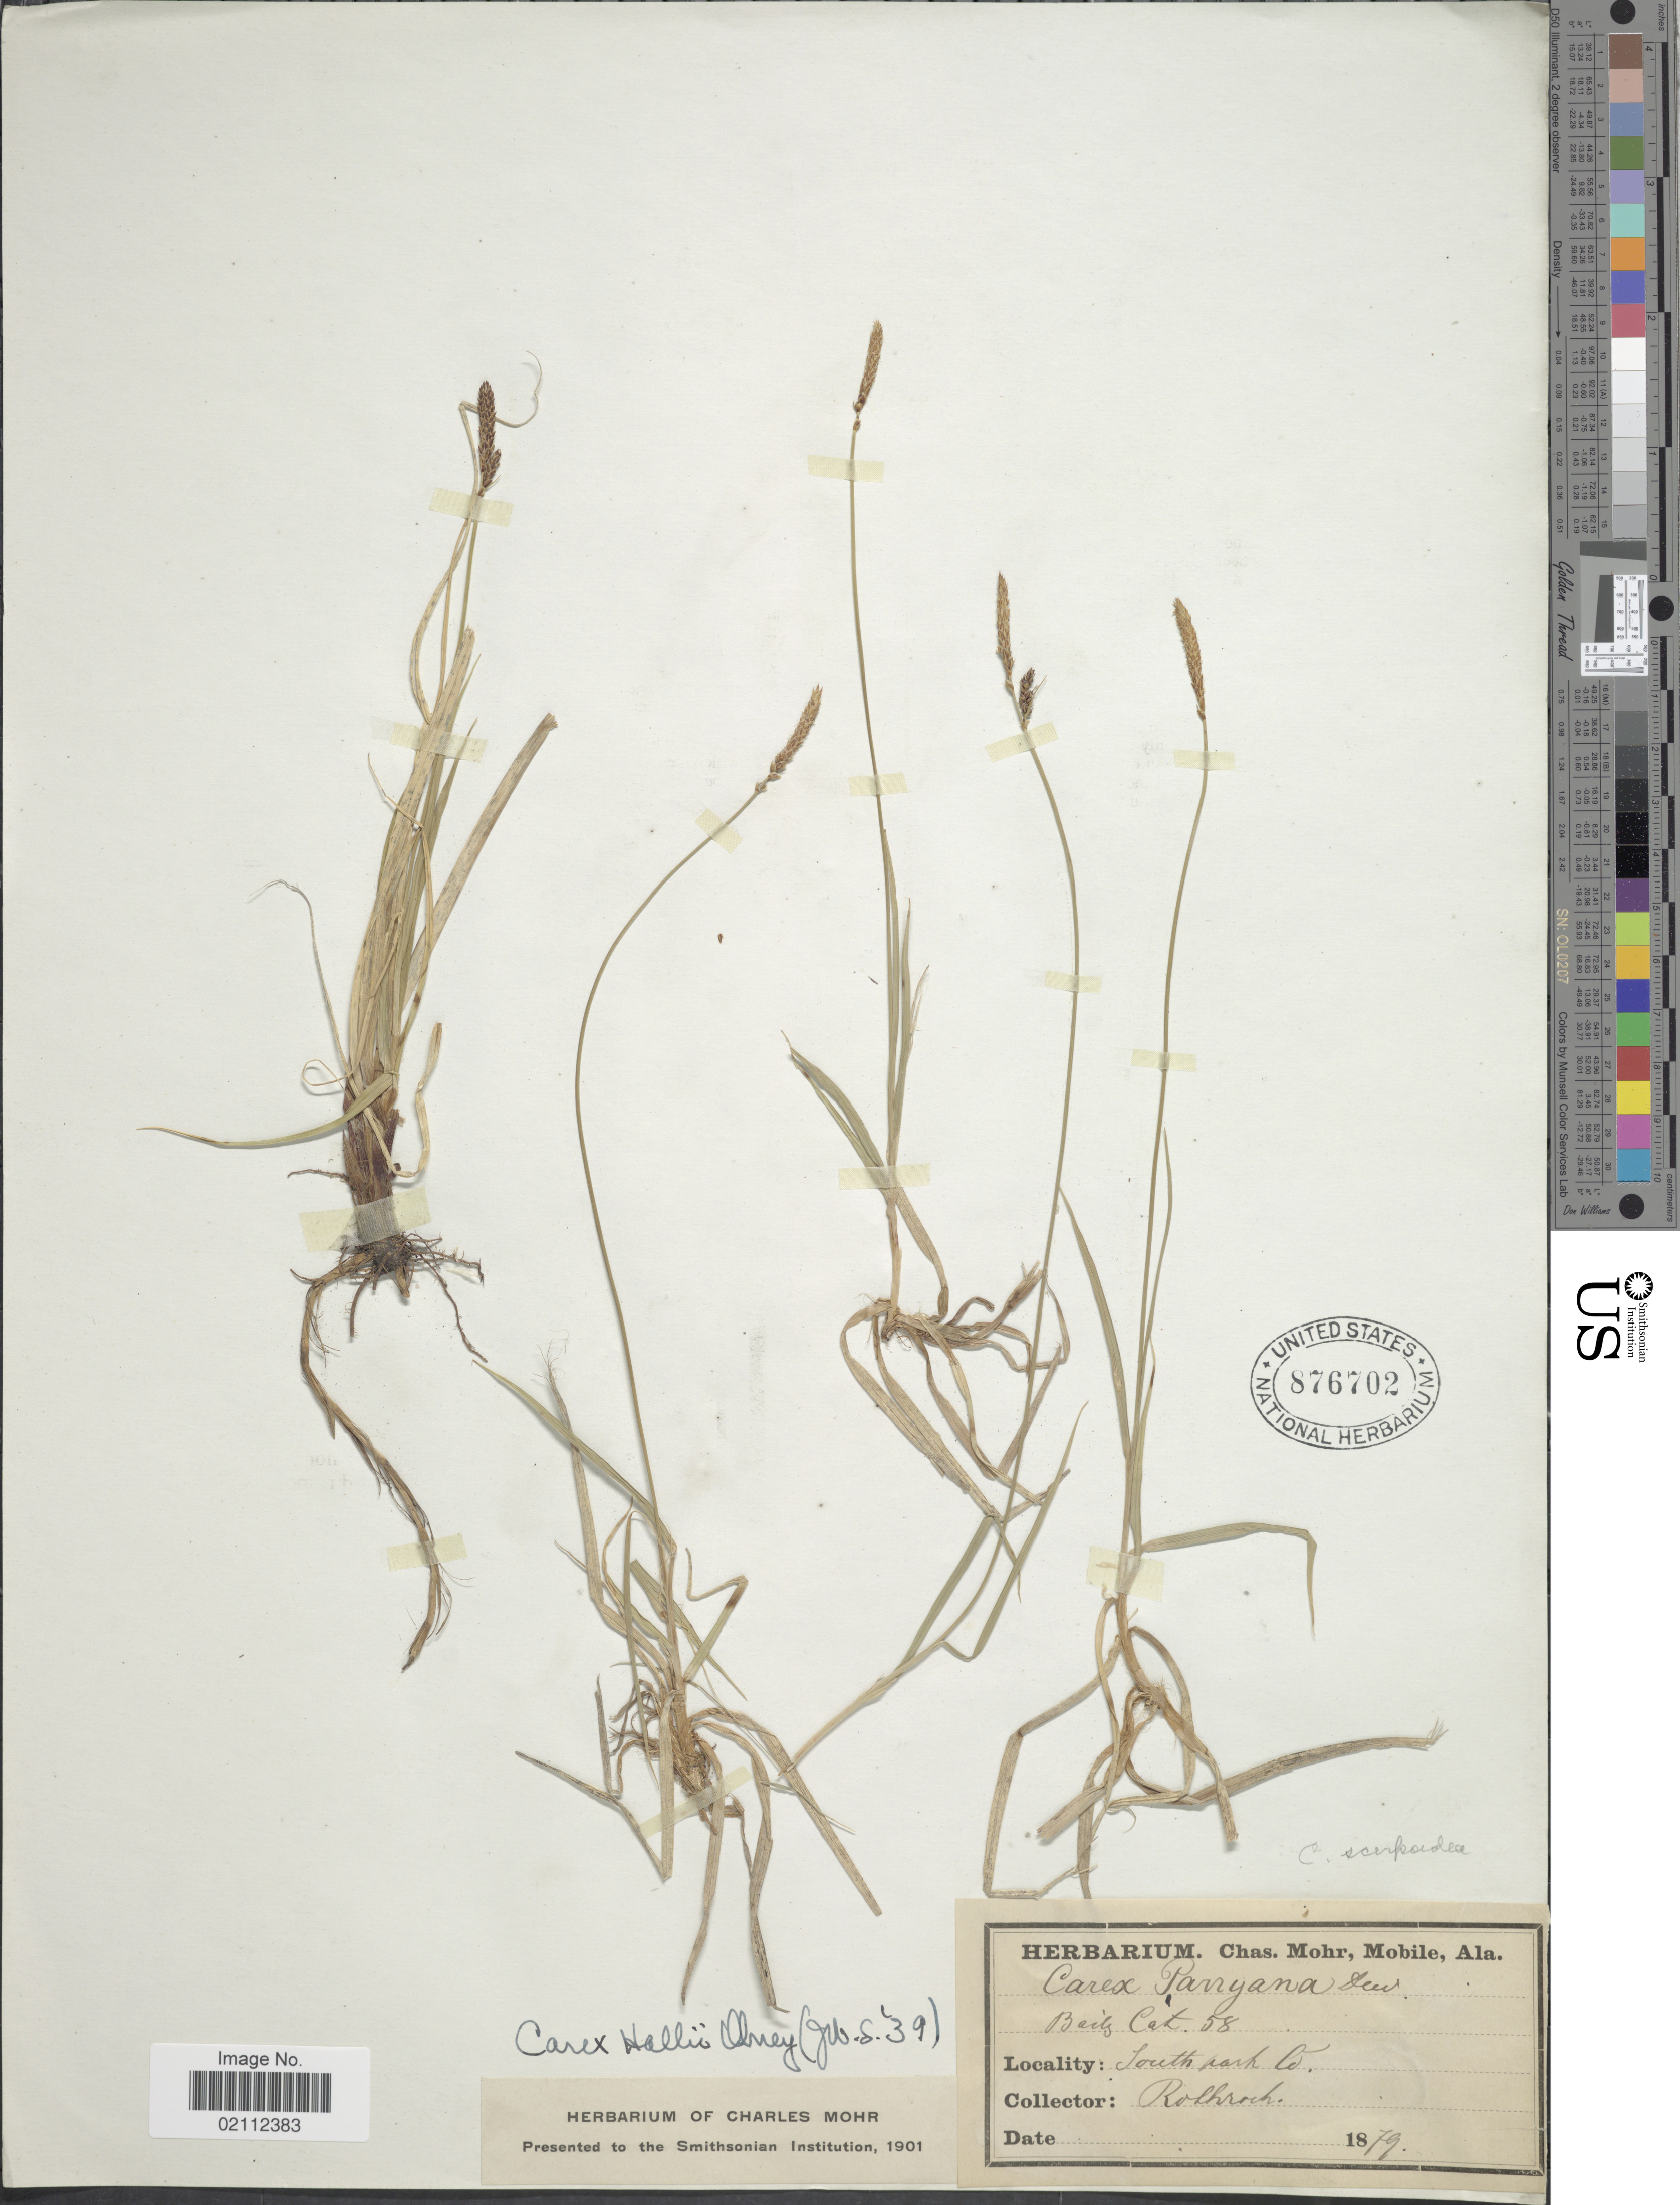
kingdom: Plantae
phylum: Tracheophyta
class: Liliopsida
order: Poales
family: Cyperaceae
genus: Carex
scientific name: Carex hallii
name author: Olney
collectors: Rothrock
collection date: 1879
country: United States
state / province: Colorado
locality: South Park Co.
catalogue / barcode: US 876702